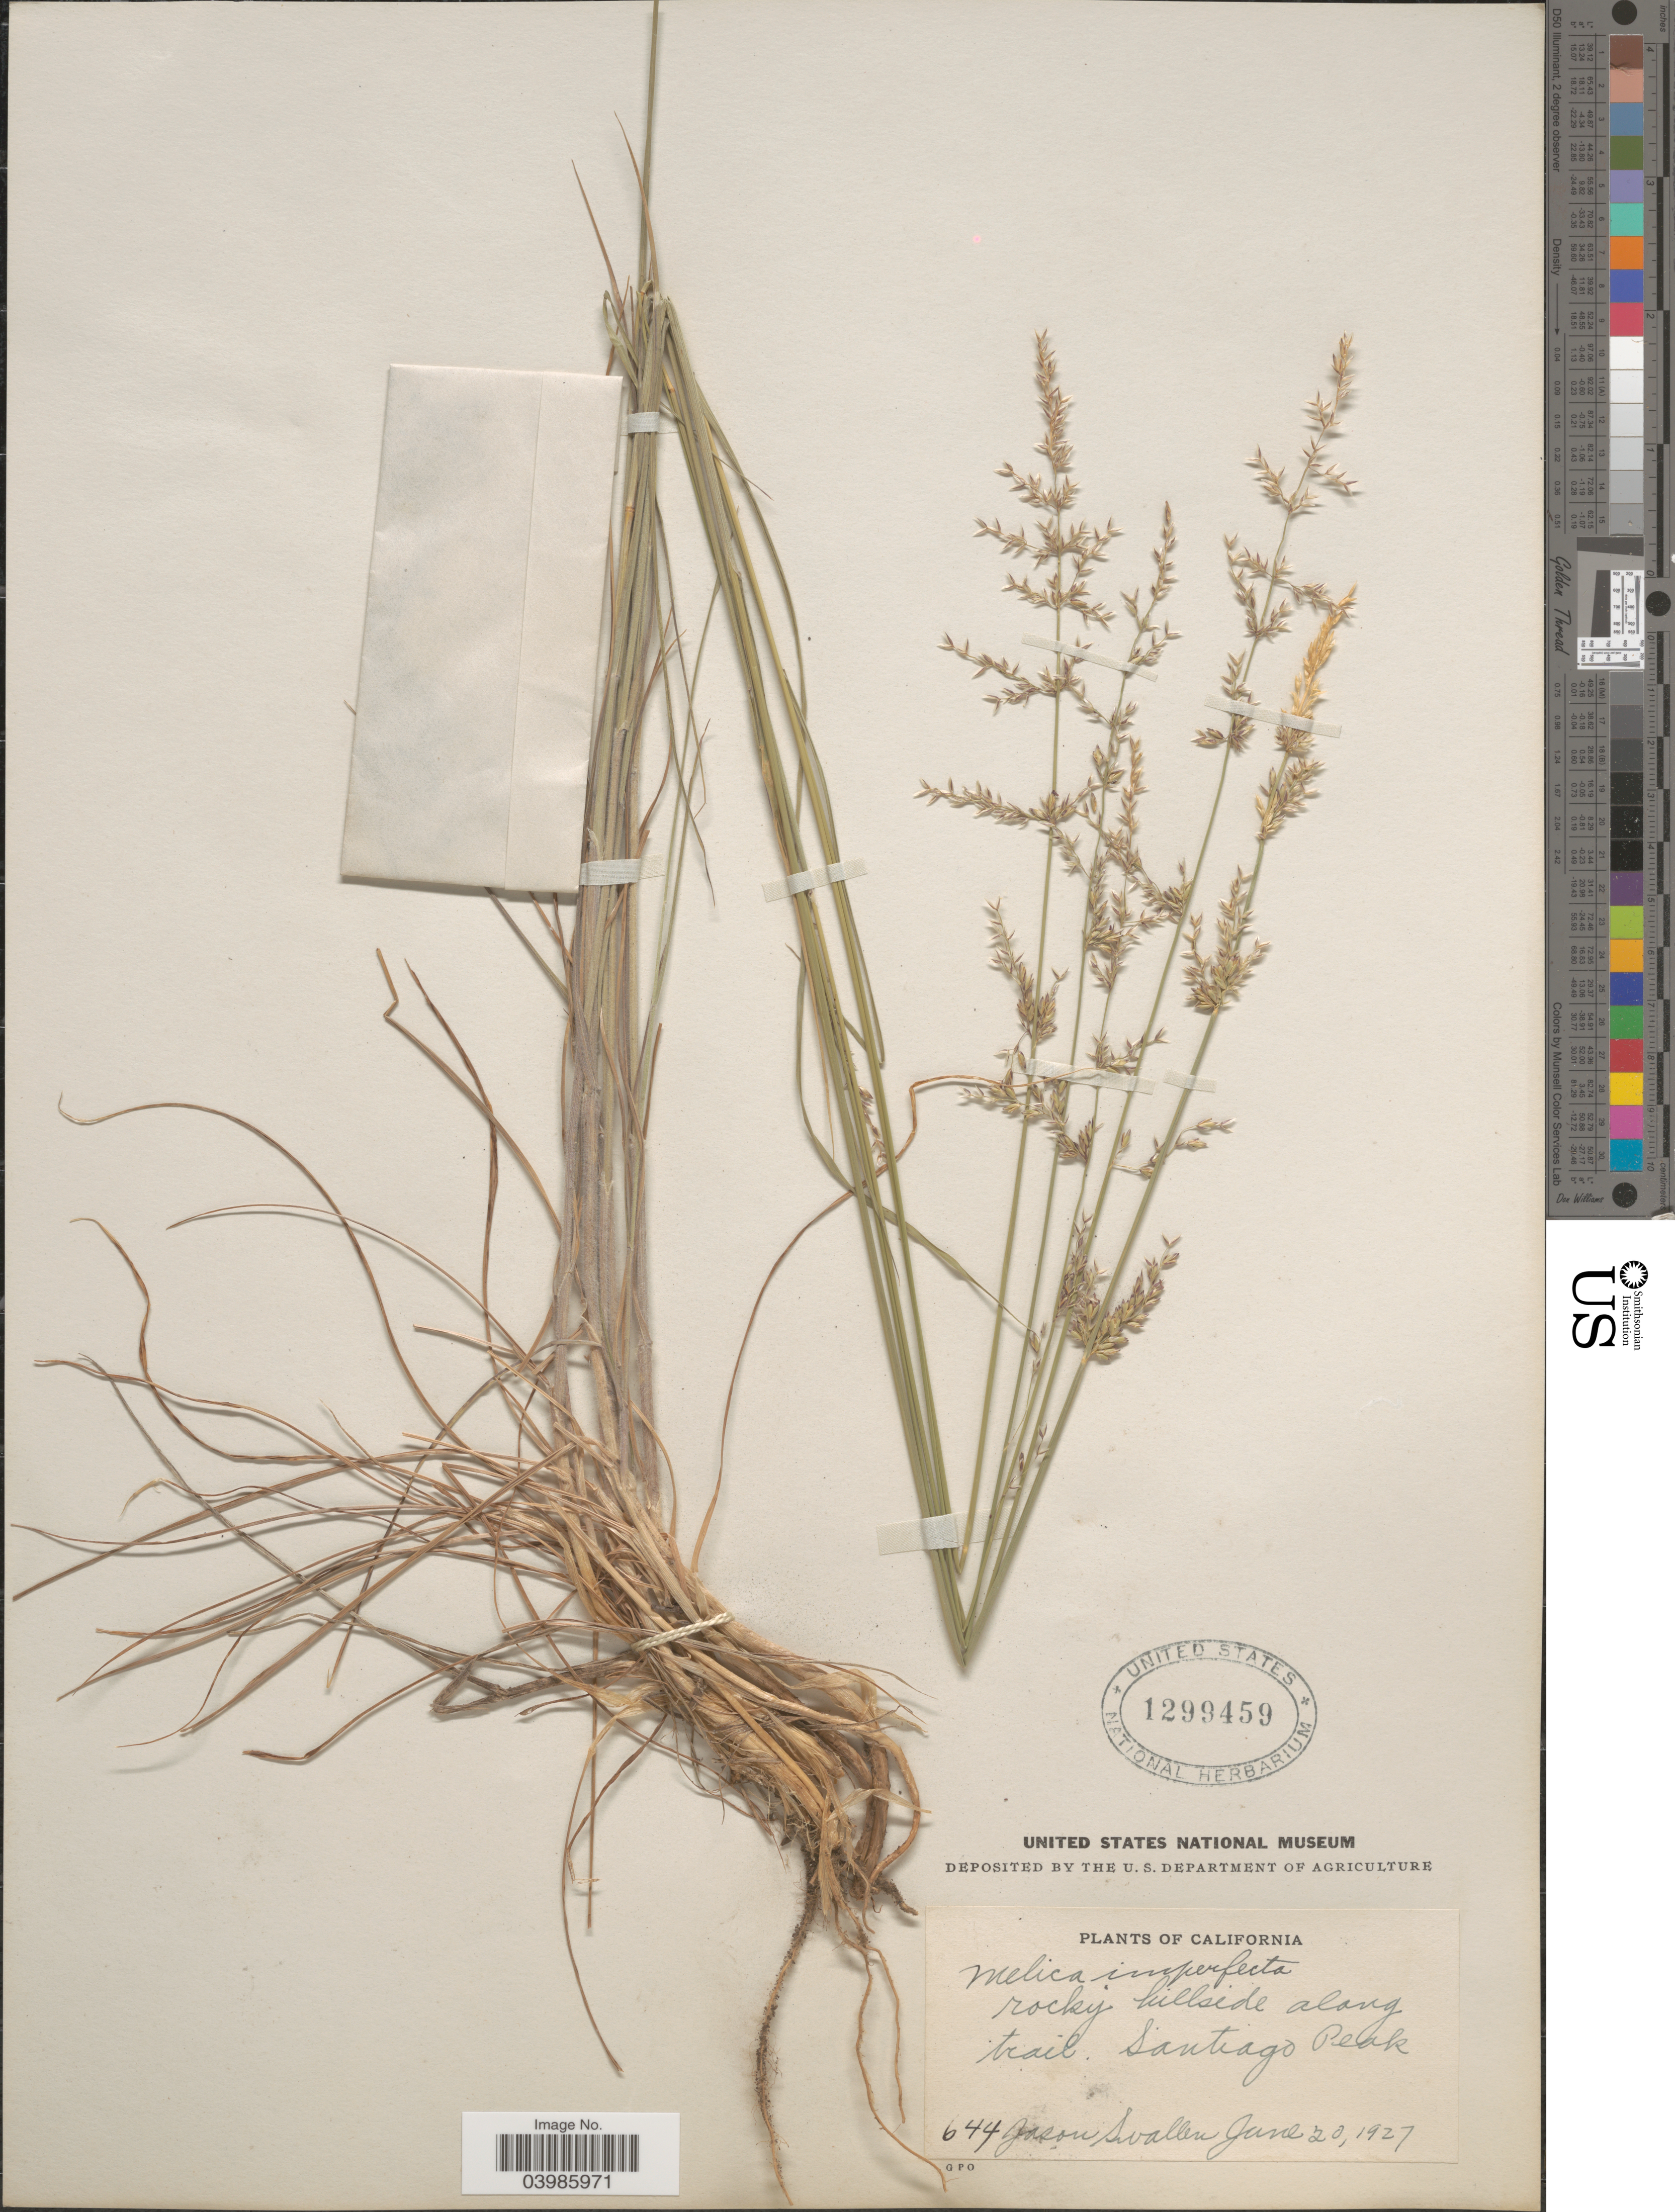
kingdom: Plantae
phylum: Tracheophyta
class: Liliopsida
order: Poales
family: Poaceae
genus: Melica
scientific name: Melica imperfecta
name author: Trin.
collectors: J. R. Swallen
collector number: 644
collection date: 1927-06-20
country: United States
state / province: California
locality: Rocky hillside along trail. Santiago Peak.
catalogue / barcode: US 1299459